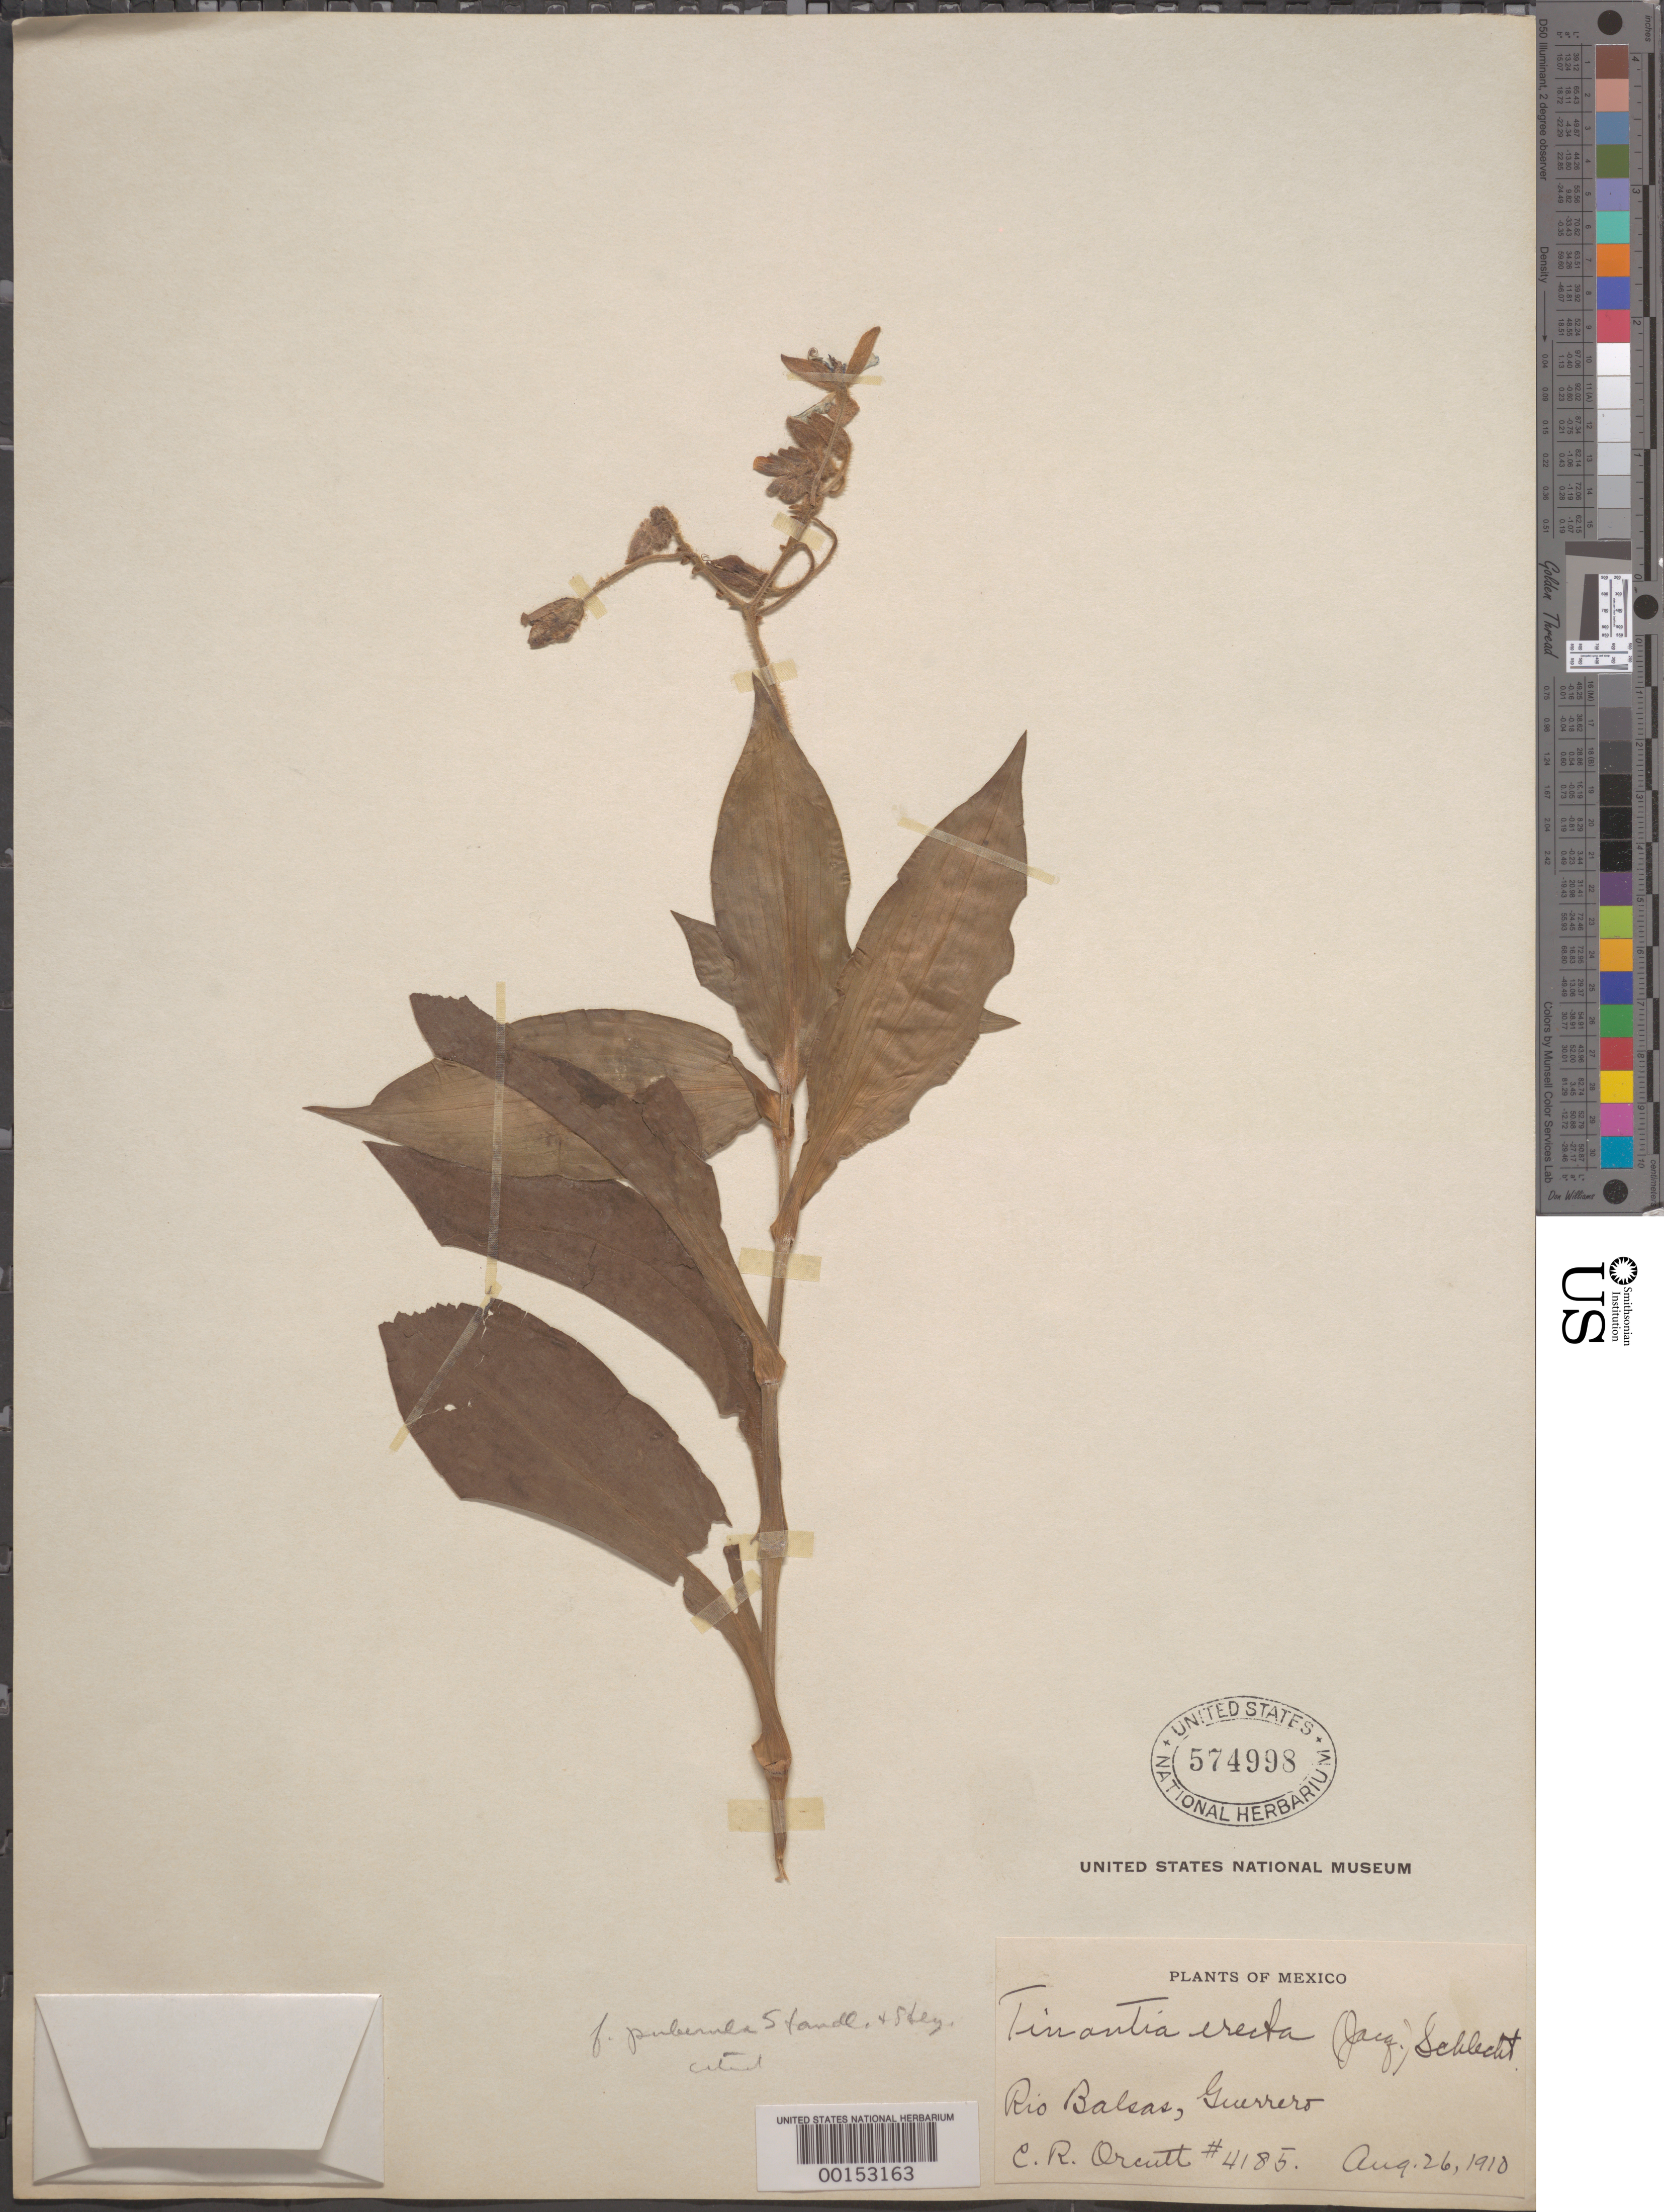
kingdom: Plantae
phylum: Tracheophyta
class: Liliopsida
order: Commelinales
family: Commelinaceae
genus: Tinantia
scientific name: Tinantia erecta f. puberula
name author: Standl. & Steyerm.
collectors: C. R. Orcutt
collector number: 4185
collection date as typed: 26 Aug 1910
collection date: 1910-08-26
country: Mexico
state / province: Guerrero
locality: Rio Balsas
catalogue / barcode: US 574998